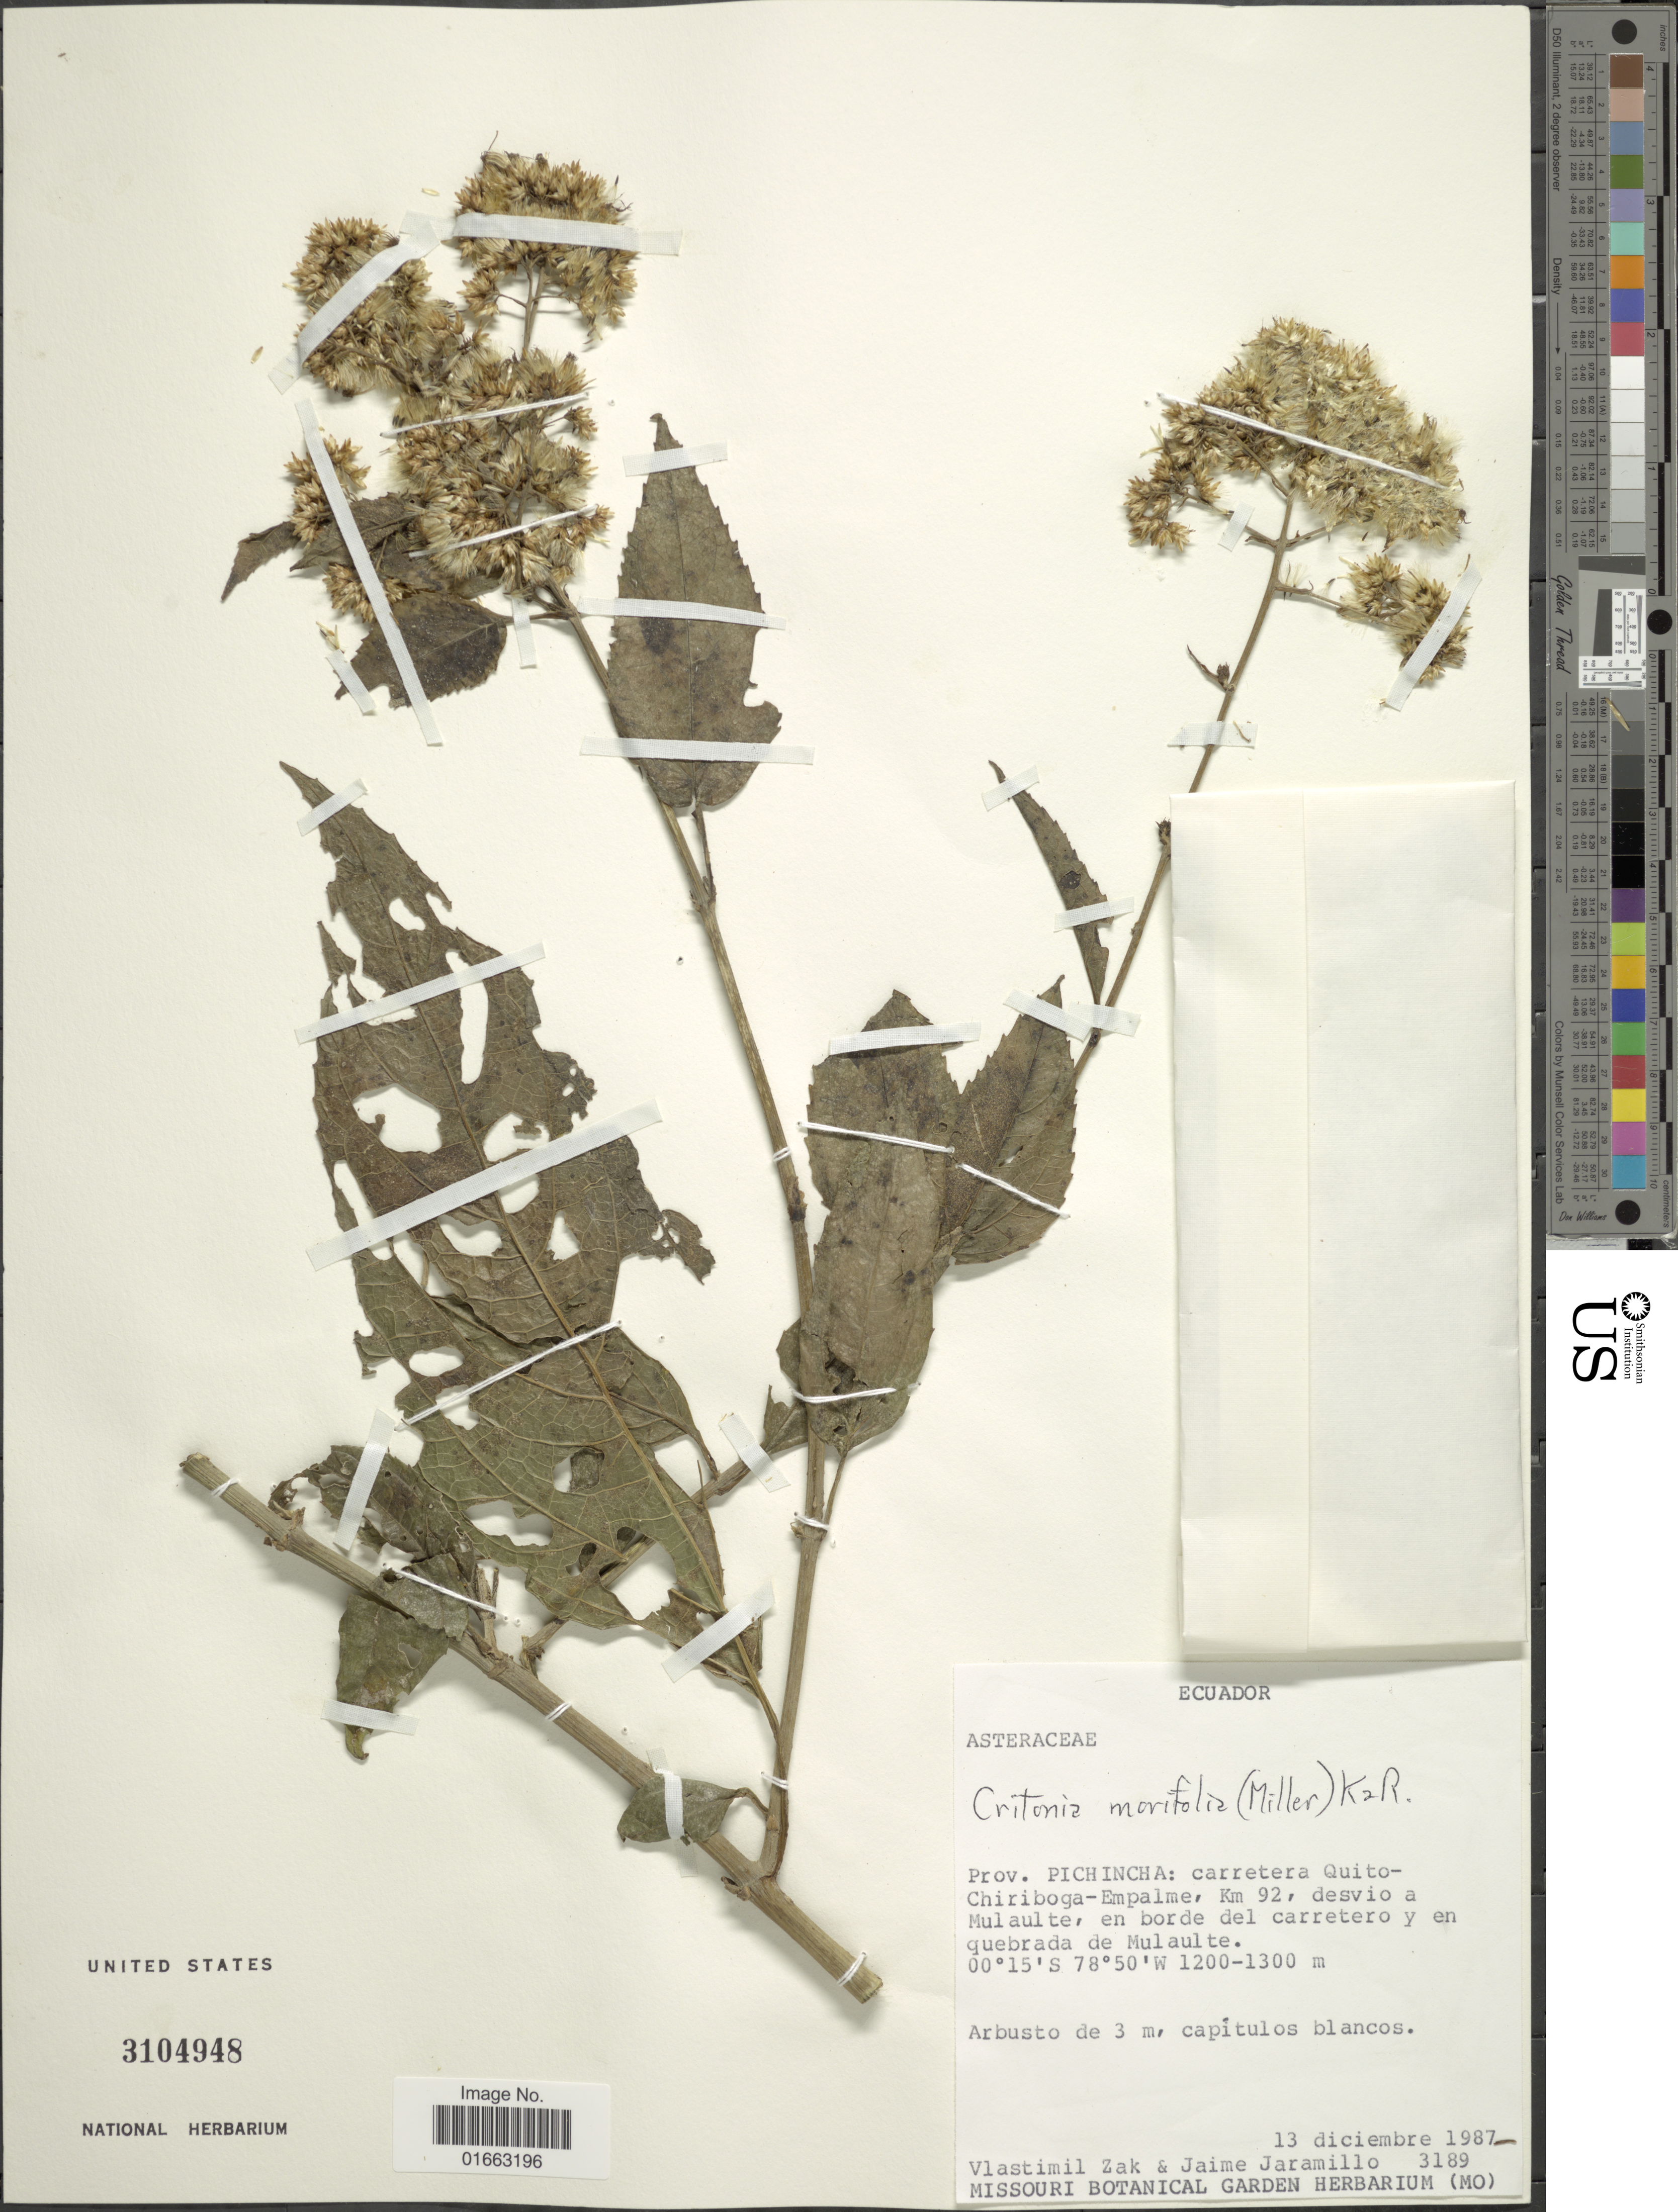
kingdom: Plantae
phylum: Tracheophyta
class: Magnoliopsida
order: Asterales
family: Asteraceae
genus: Critonia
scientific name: Critonia morifolia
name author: (Mill.) R.M. King & H. Rob.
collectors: V. Zak & J. Jaramillo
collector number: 3189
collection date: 1987-12-13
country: Ecuador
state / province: Pichincha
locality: Carretera Quito-Chiriboga-Empalme, Km 92, desvio a Mulaulte, en borde del carretero y en quebrada de Mulaulte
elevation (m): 1200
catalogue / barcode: US 3104948